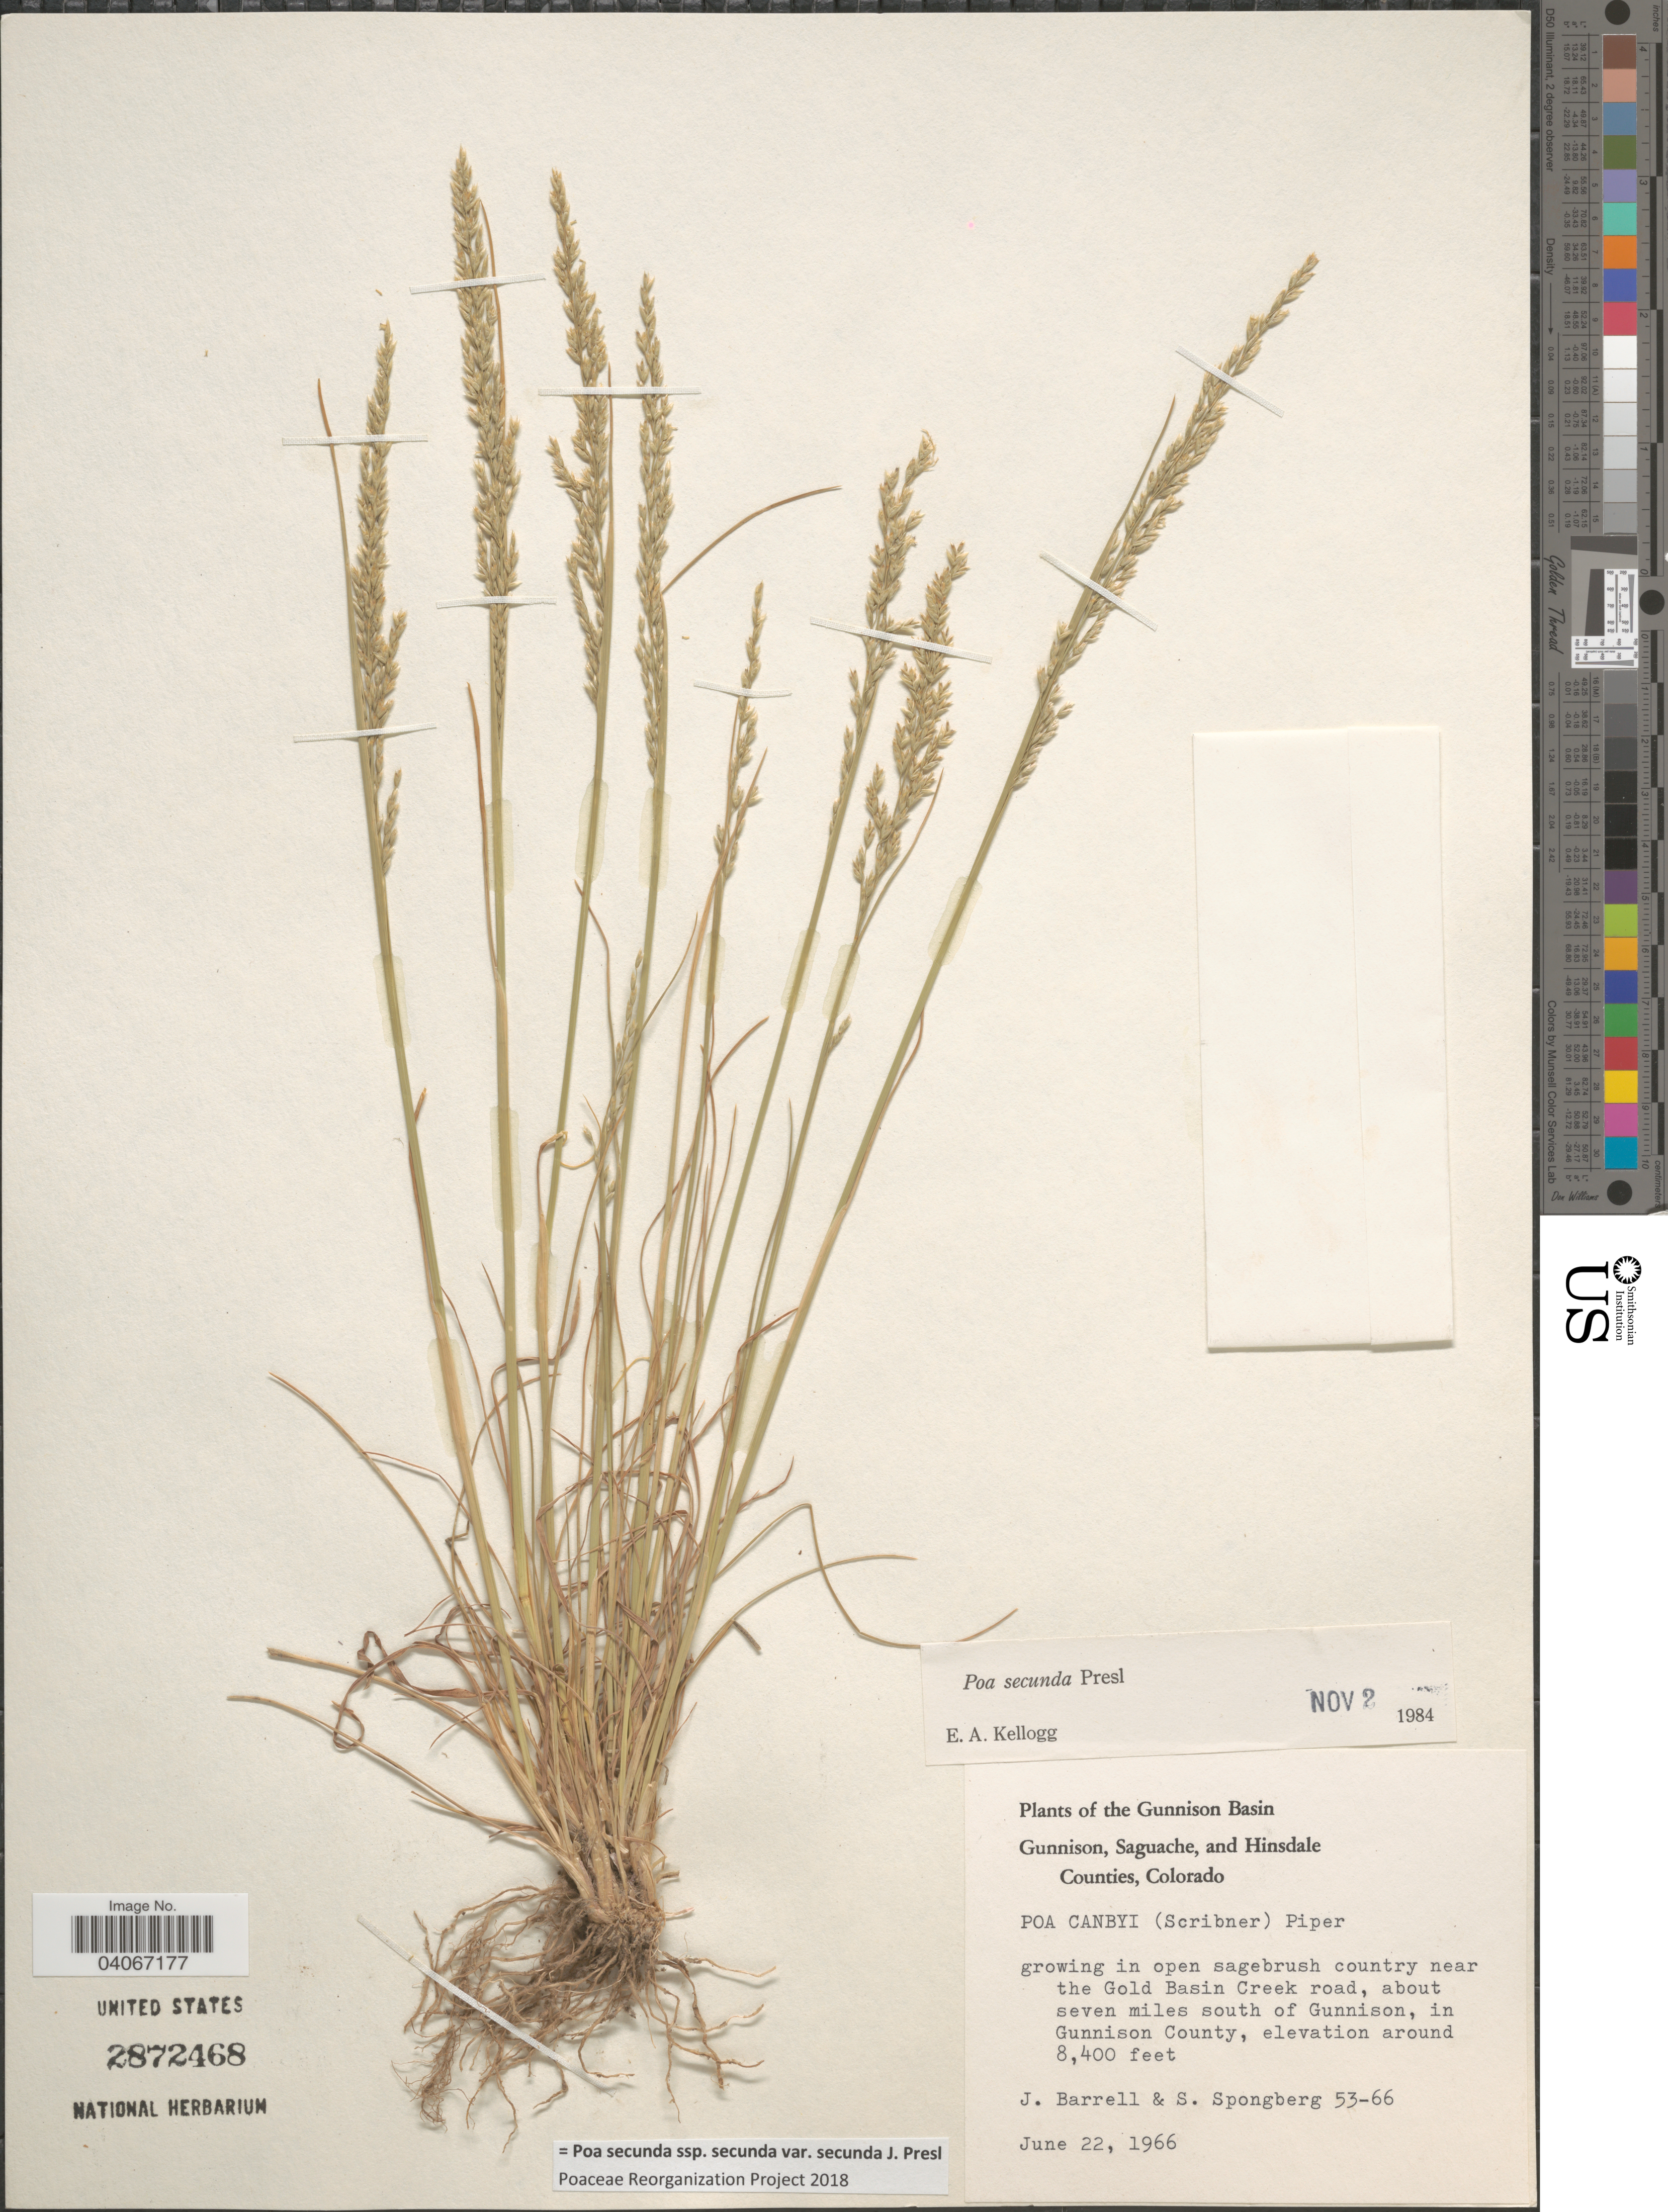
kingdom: Plantae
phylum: Tracheophyta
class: Liliopsida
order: Poales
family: Poaceae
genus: Poa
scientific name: Poa secunda subsp. secunda var. secunda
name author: J. Presl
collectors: J. Barrell & S. A.Spongberg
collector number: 53-66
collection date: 1966-06-22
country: United States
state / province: Colorado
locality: The Gunnison Basin. Near the Gold Basin Creek road, about seven miles south of Gunnison, in Gunnison County.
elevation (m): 2560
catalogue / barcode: US 2872468